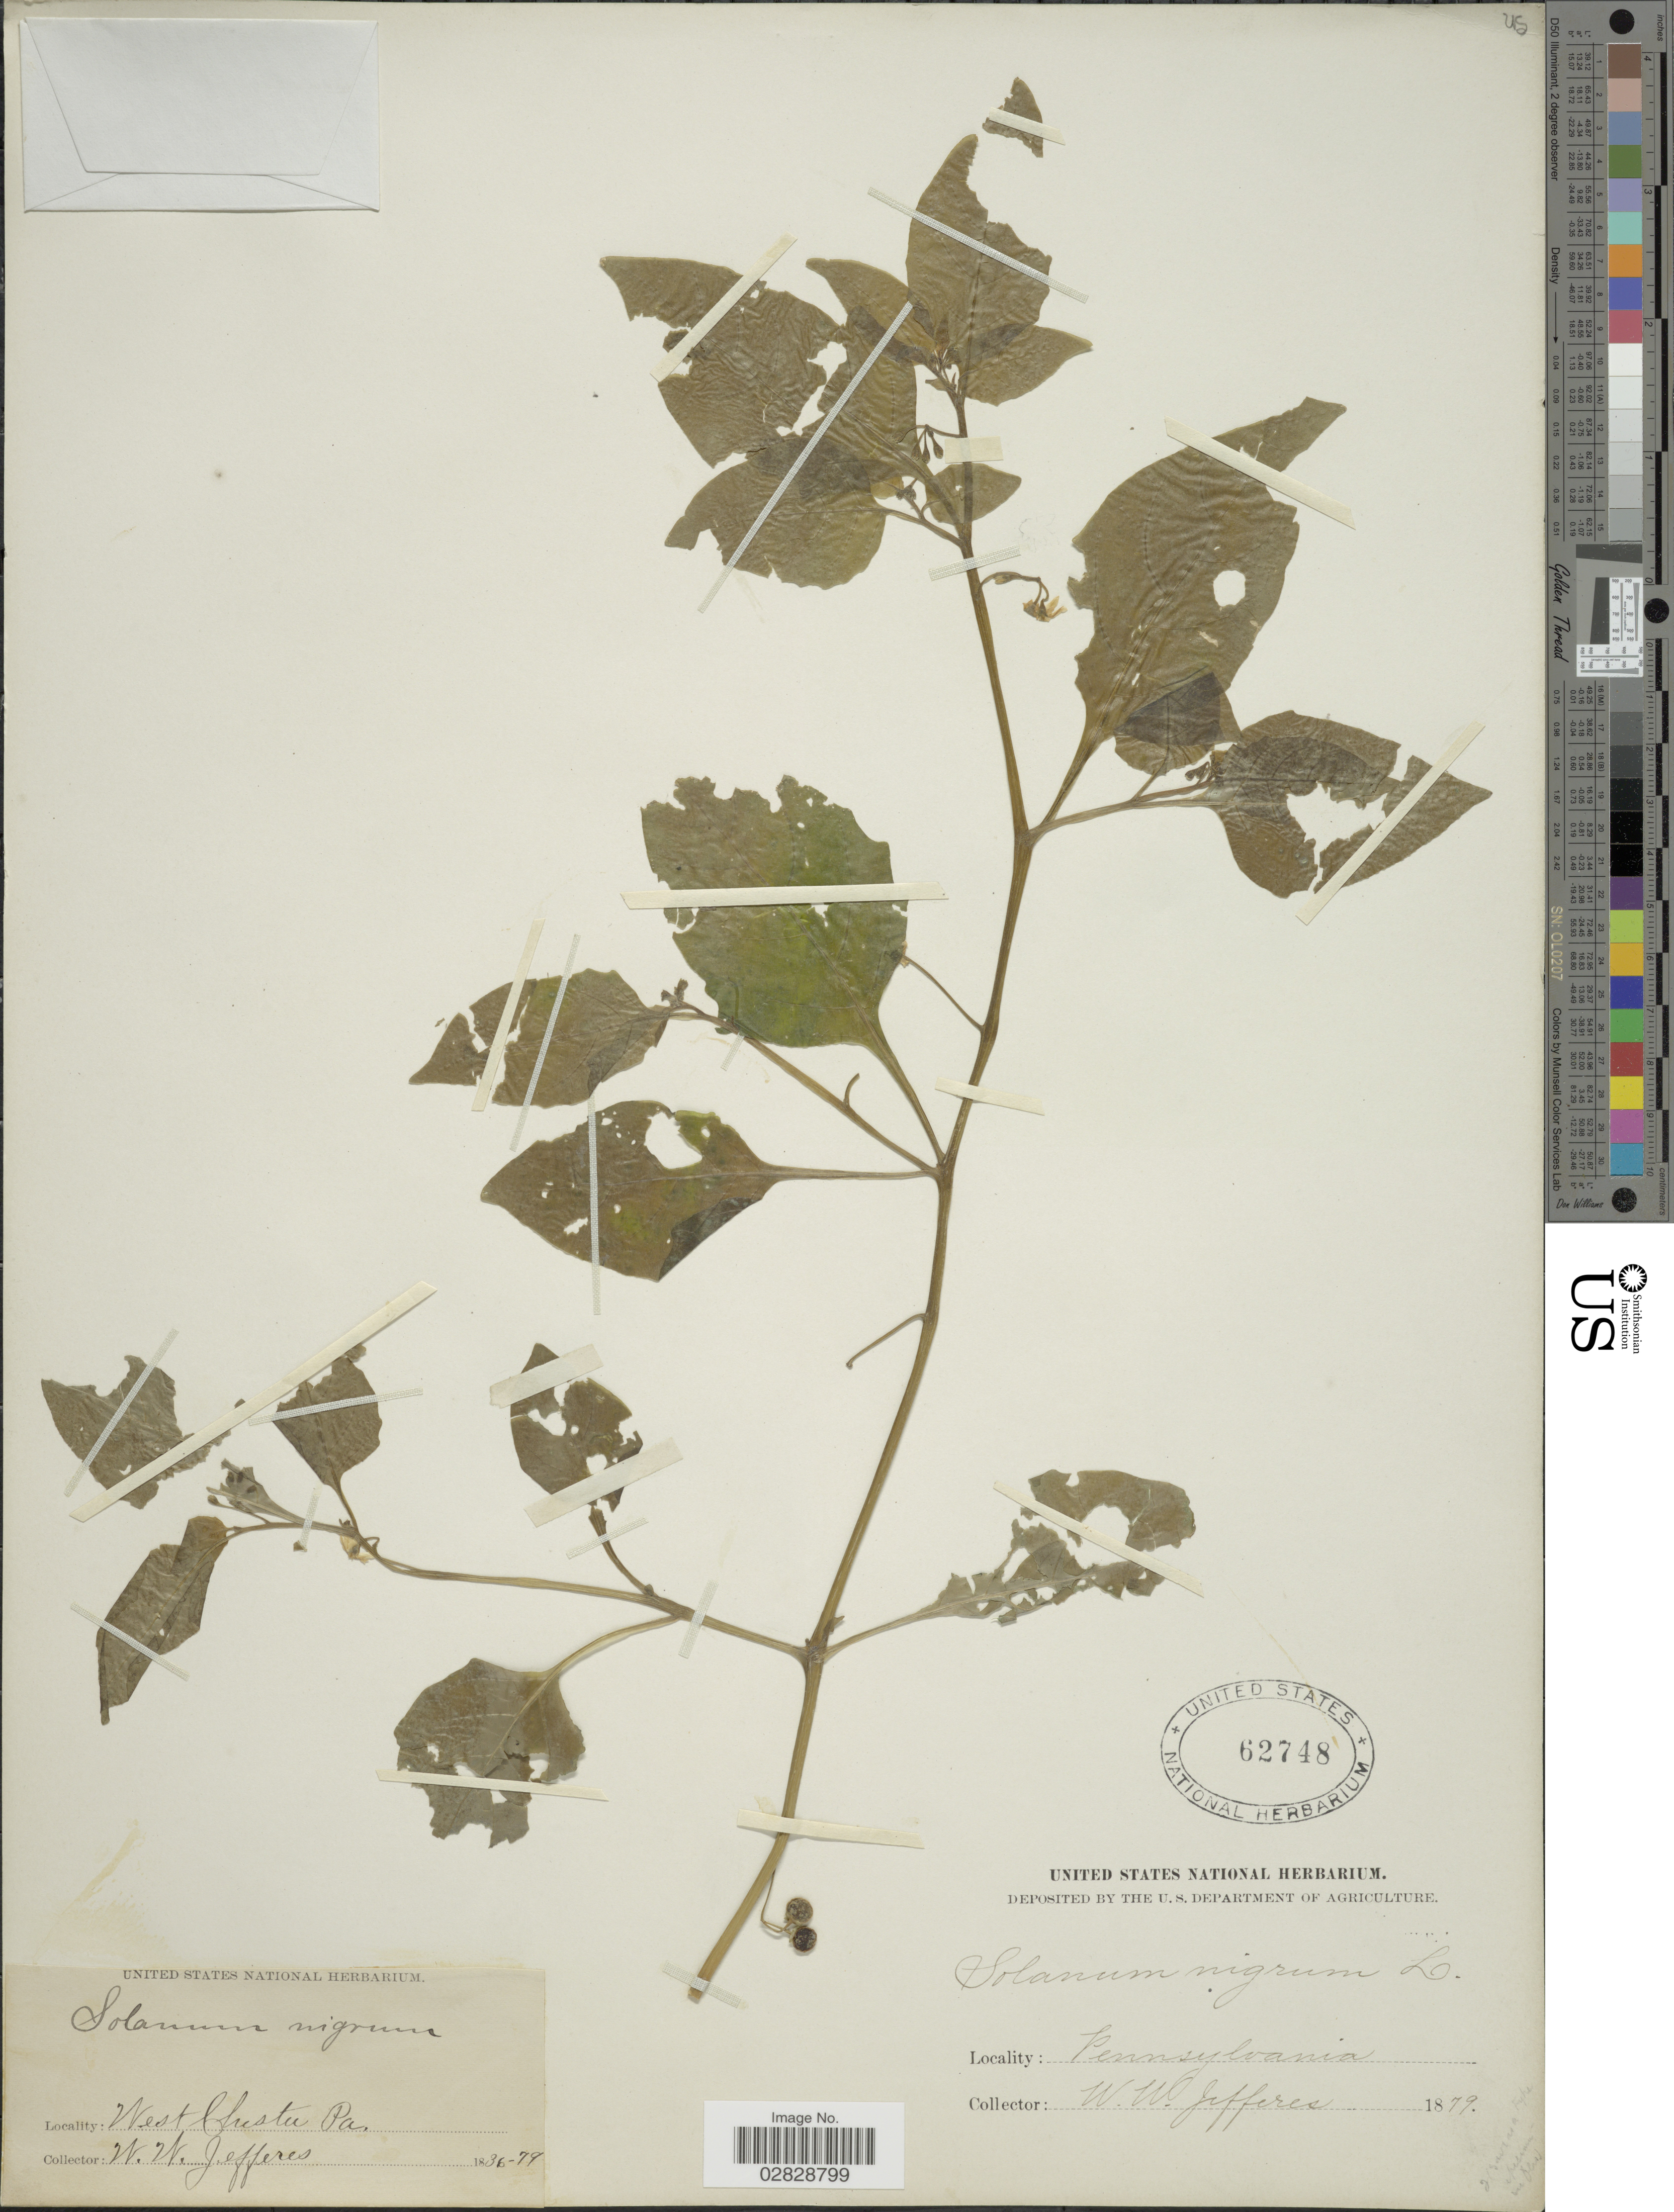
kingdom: Plantae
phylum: Tracheophyta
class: Magnoliopsida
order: Solanales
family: Solanaceae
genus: Solanum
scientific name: Solanum emulans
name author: Raf.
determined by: Knapp, S. D.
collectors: W. Jeffries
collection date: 1836/1879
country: United States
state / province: Pennsylvania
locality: West Chester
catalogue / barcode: US 62748